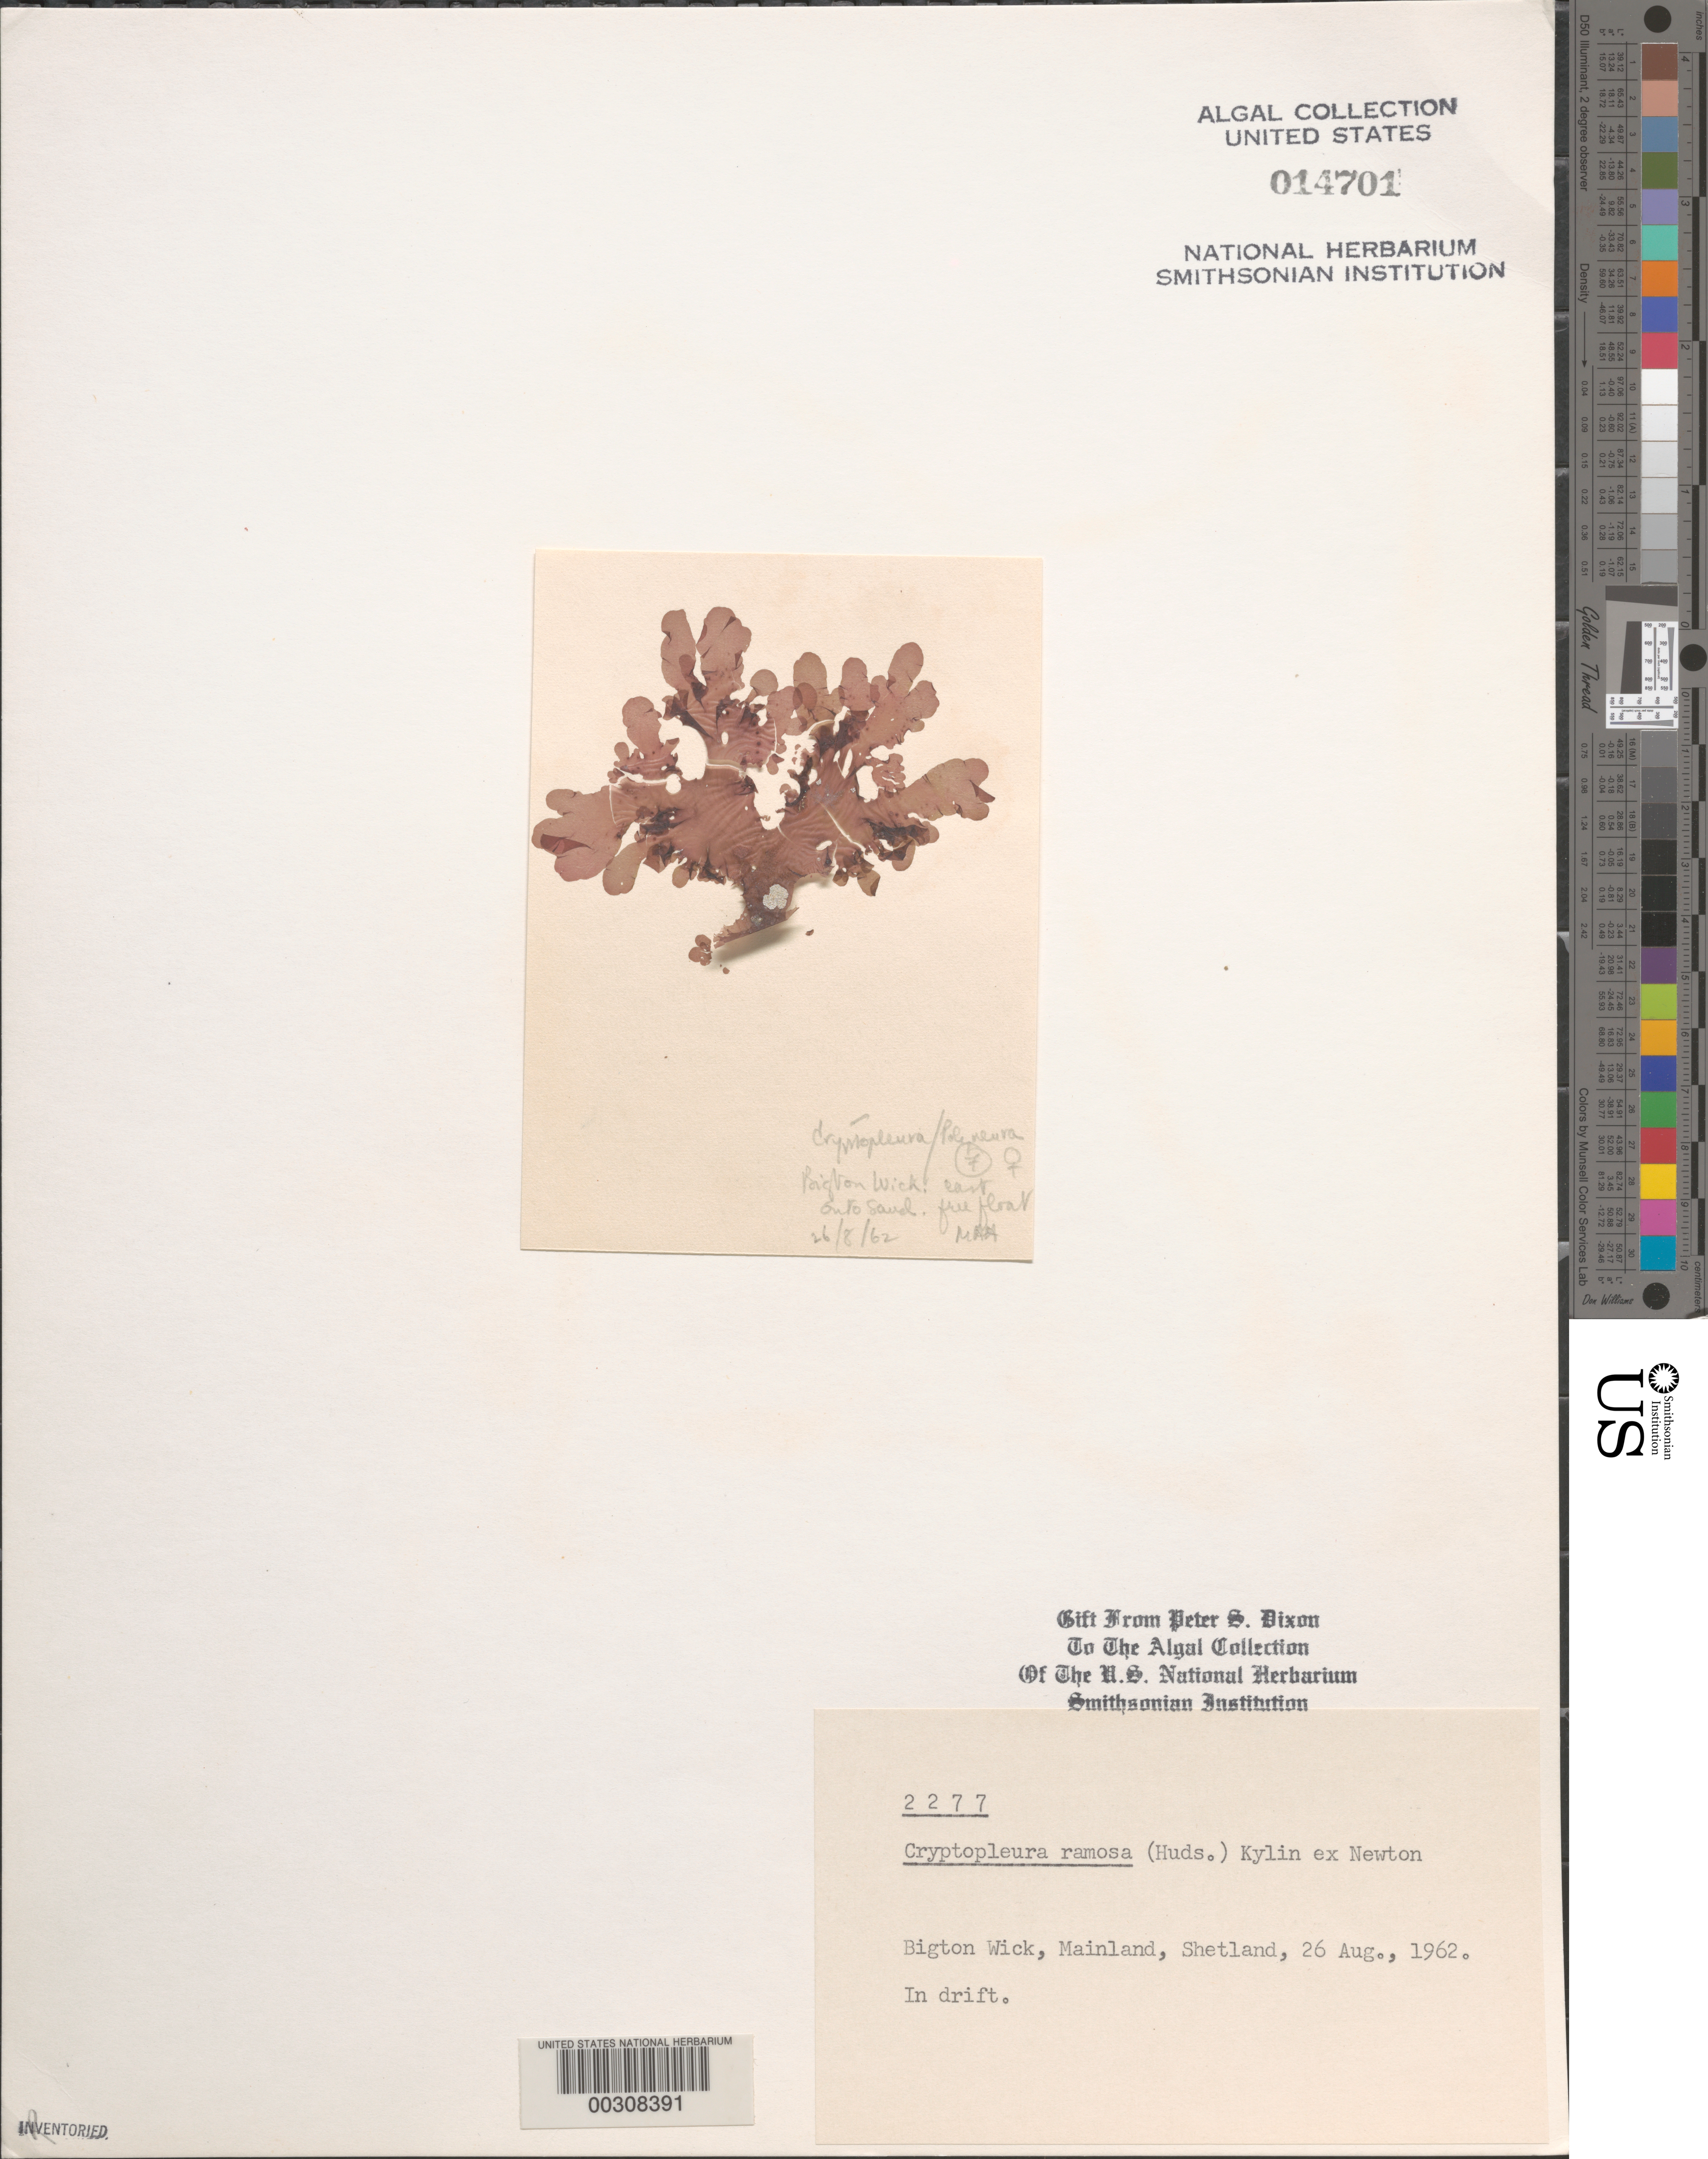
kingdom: Plantae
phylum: Rhodophyta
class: Florideophyceae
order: Ceramiales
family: Delesseriaceae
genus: Cryptopleura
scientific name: Cryptopleura ramosa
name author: (Huds.) L.M. Newton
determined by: Dixon, P. S.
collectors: P. S. Dixon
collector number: PSD 2277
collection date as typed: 26 Aug 1962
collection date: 1962-08-26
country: United Kingdom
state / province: Scotland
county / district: Shetland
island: Mainland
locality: Bigton Wick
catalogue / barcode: US 14701